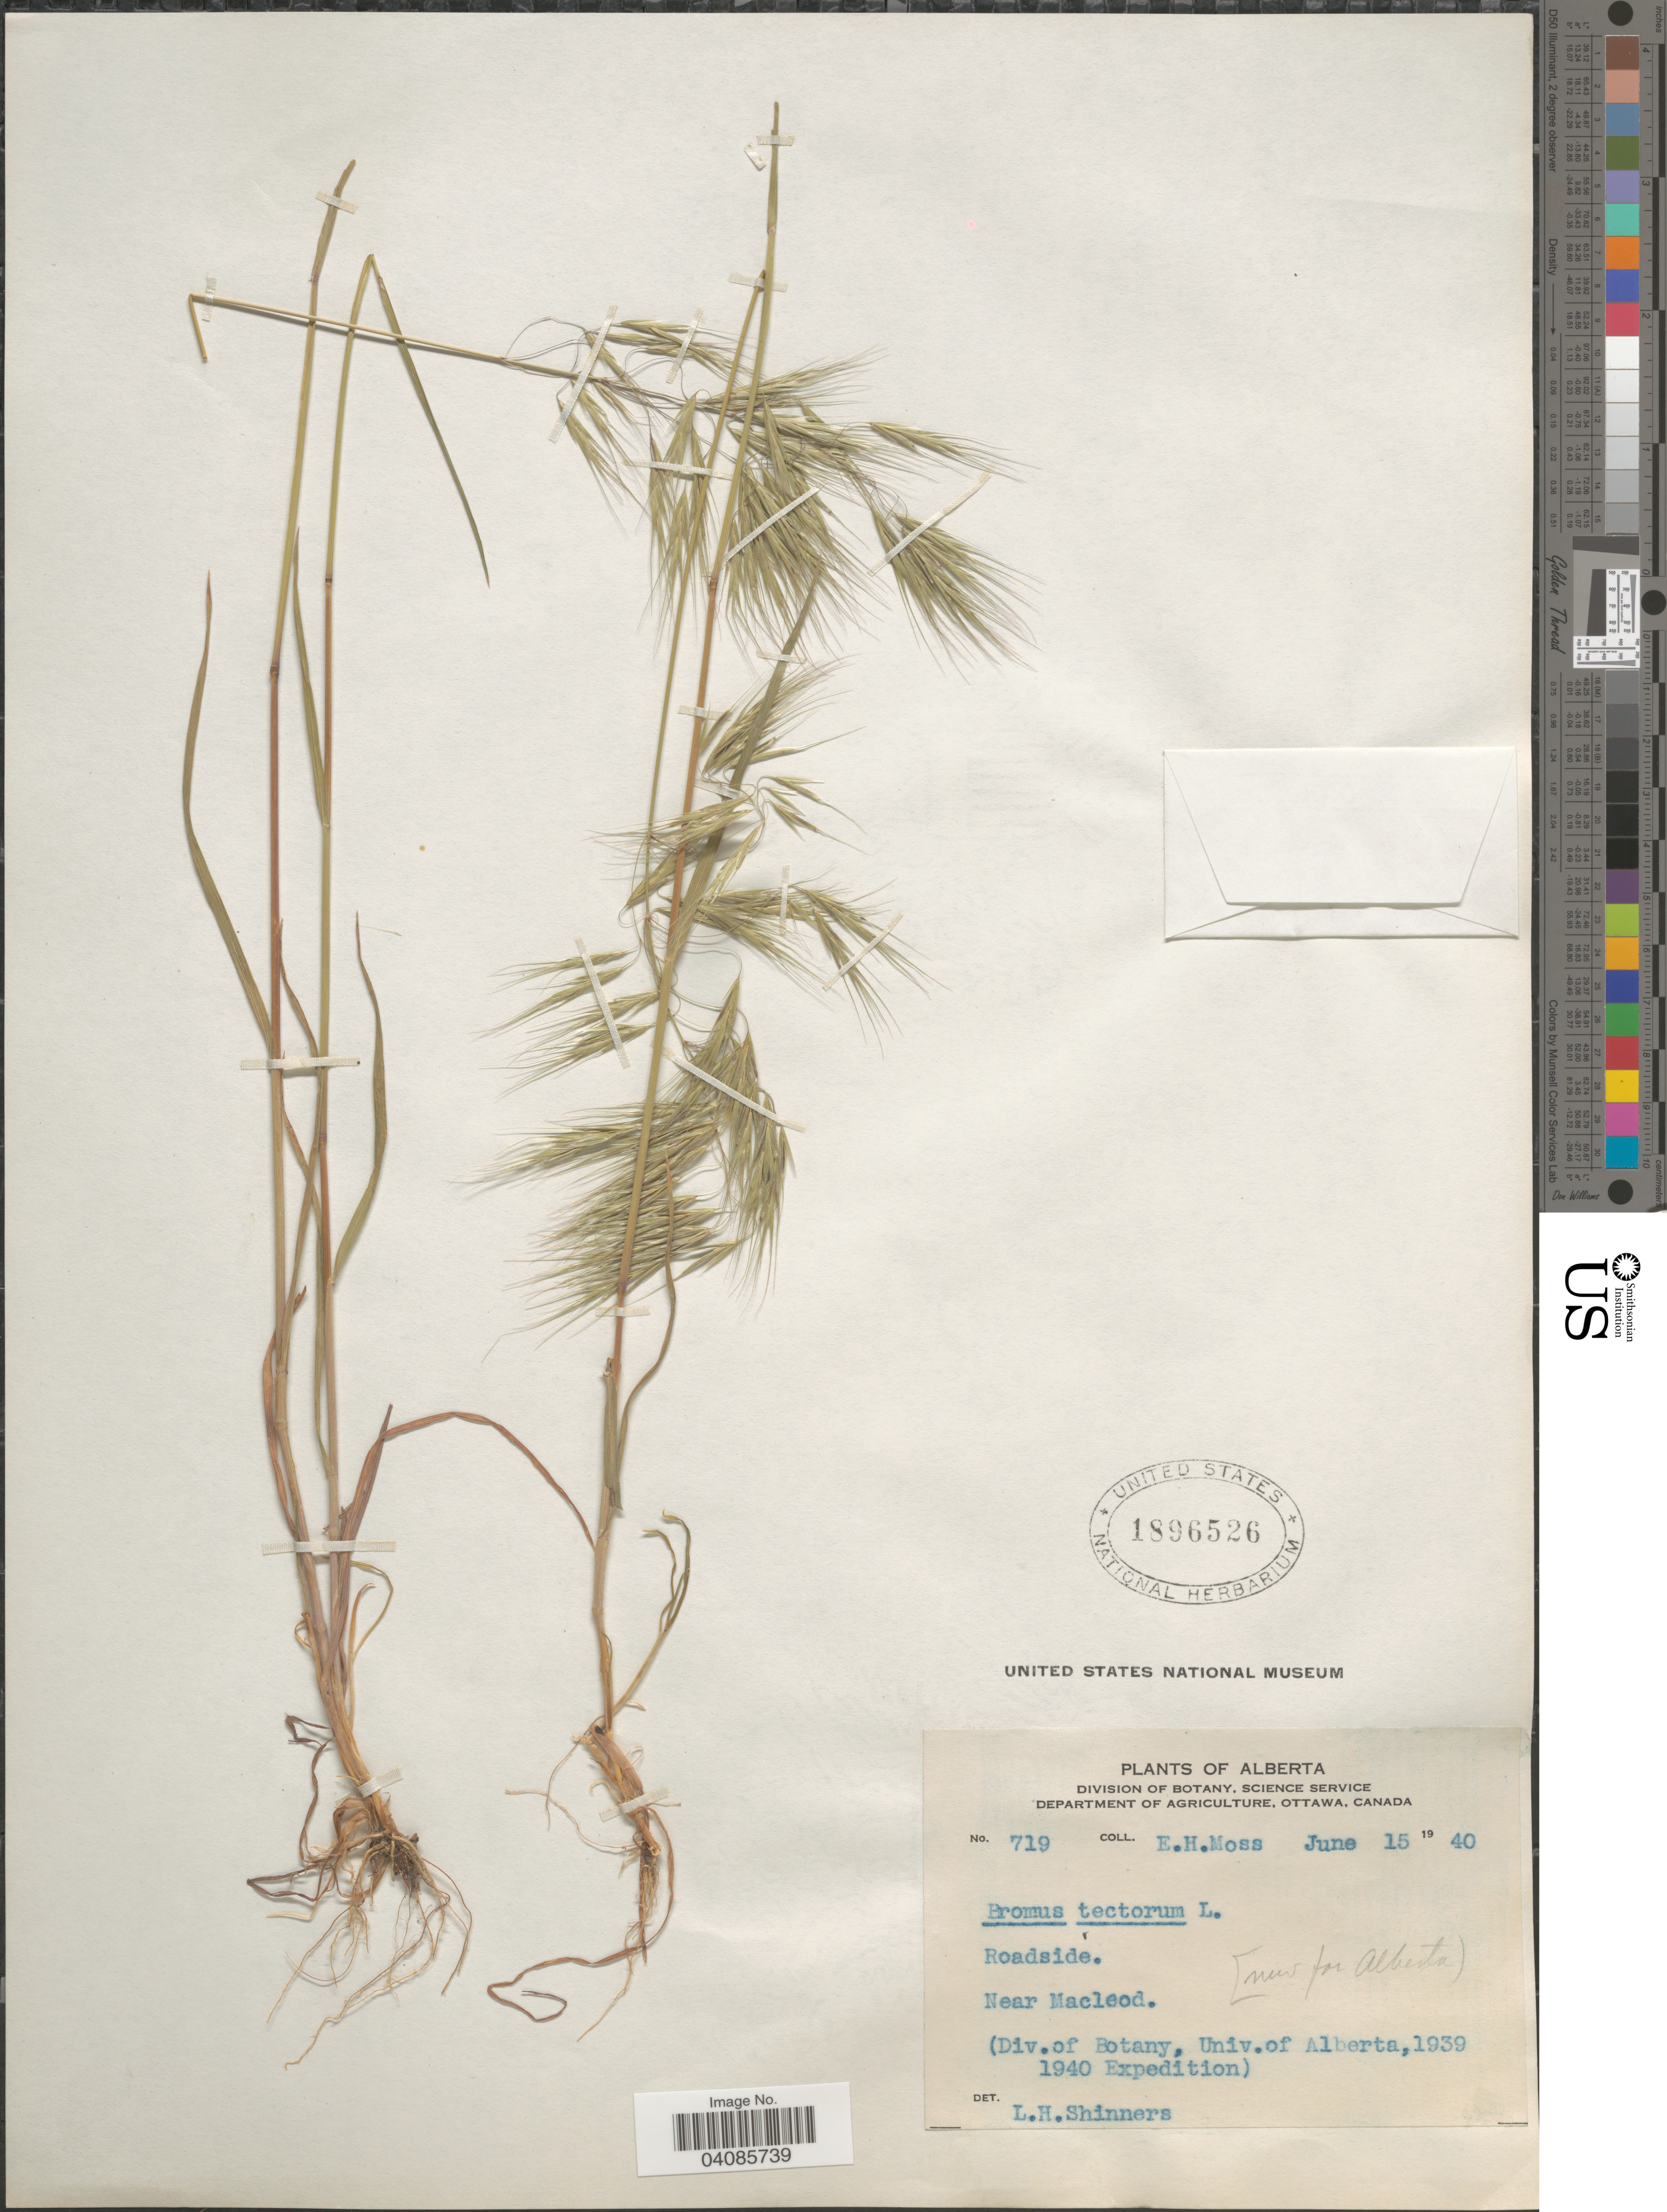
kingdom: Plantae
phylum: Tracheophyta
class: Liliopsida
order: Poales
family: Poaceae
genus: Bromus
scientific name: Bromus tectorum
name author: L.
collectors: E. Moss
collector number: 719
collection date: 1940-06-15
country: Canada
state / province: Alberta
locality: Roadside. Near Macleod. (Div. of Botany, Univ. of Alberta, 1939 1940 Expedition).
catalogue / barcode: US 1896526